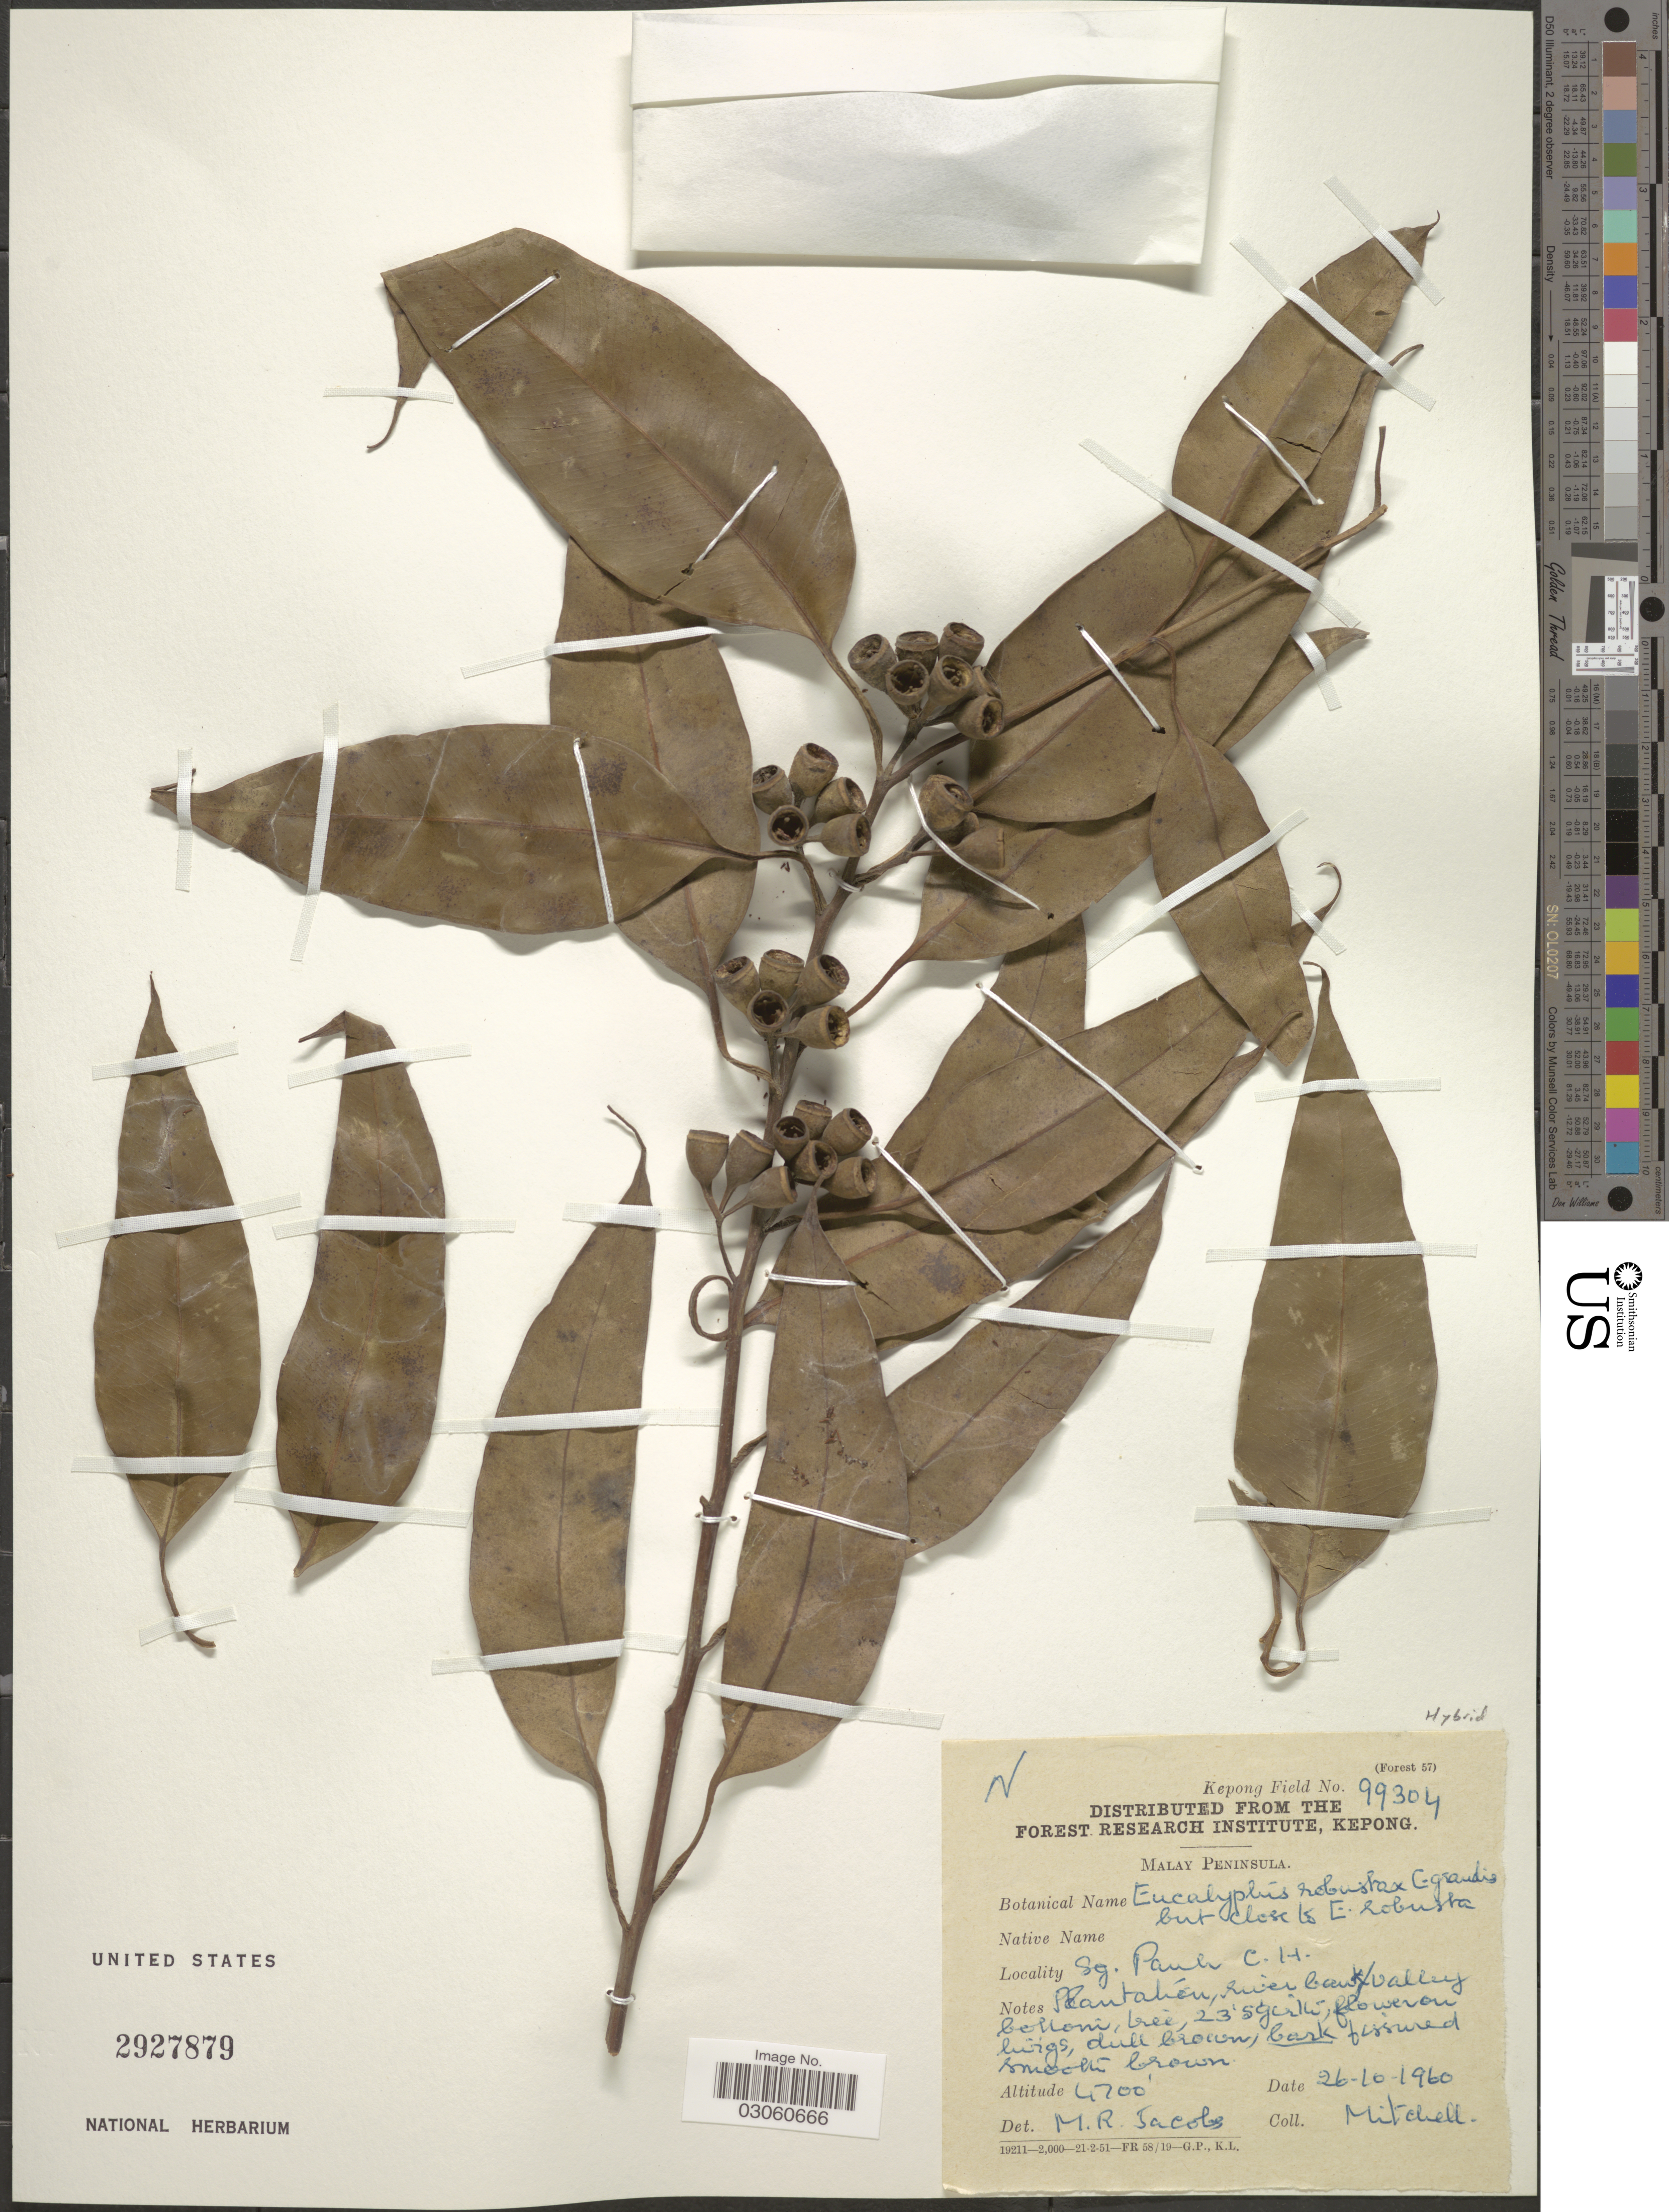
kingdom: Plantae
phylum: Tracheophyta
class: Magnoliopsida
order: Myrtales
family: Myrtaceae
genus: Eucalyptus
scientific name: Eucalyptus robusta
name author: Sm.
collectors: -. Mitchell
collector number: Kepong Field 99304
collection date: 1960-10-26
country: Malaysia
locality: Malay Peninsula. Sg. Pauh C.H.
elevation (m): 1433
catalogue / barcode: US 2927879